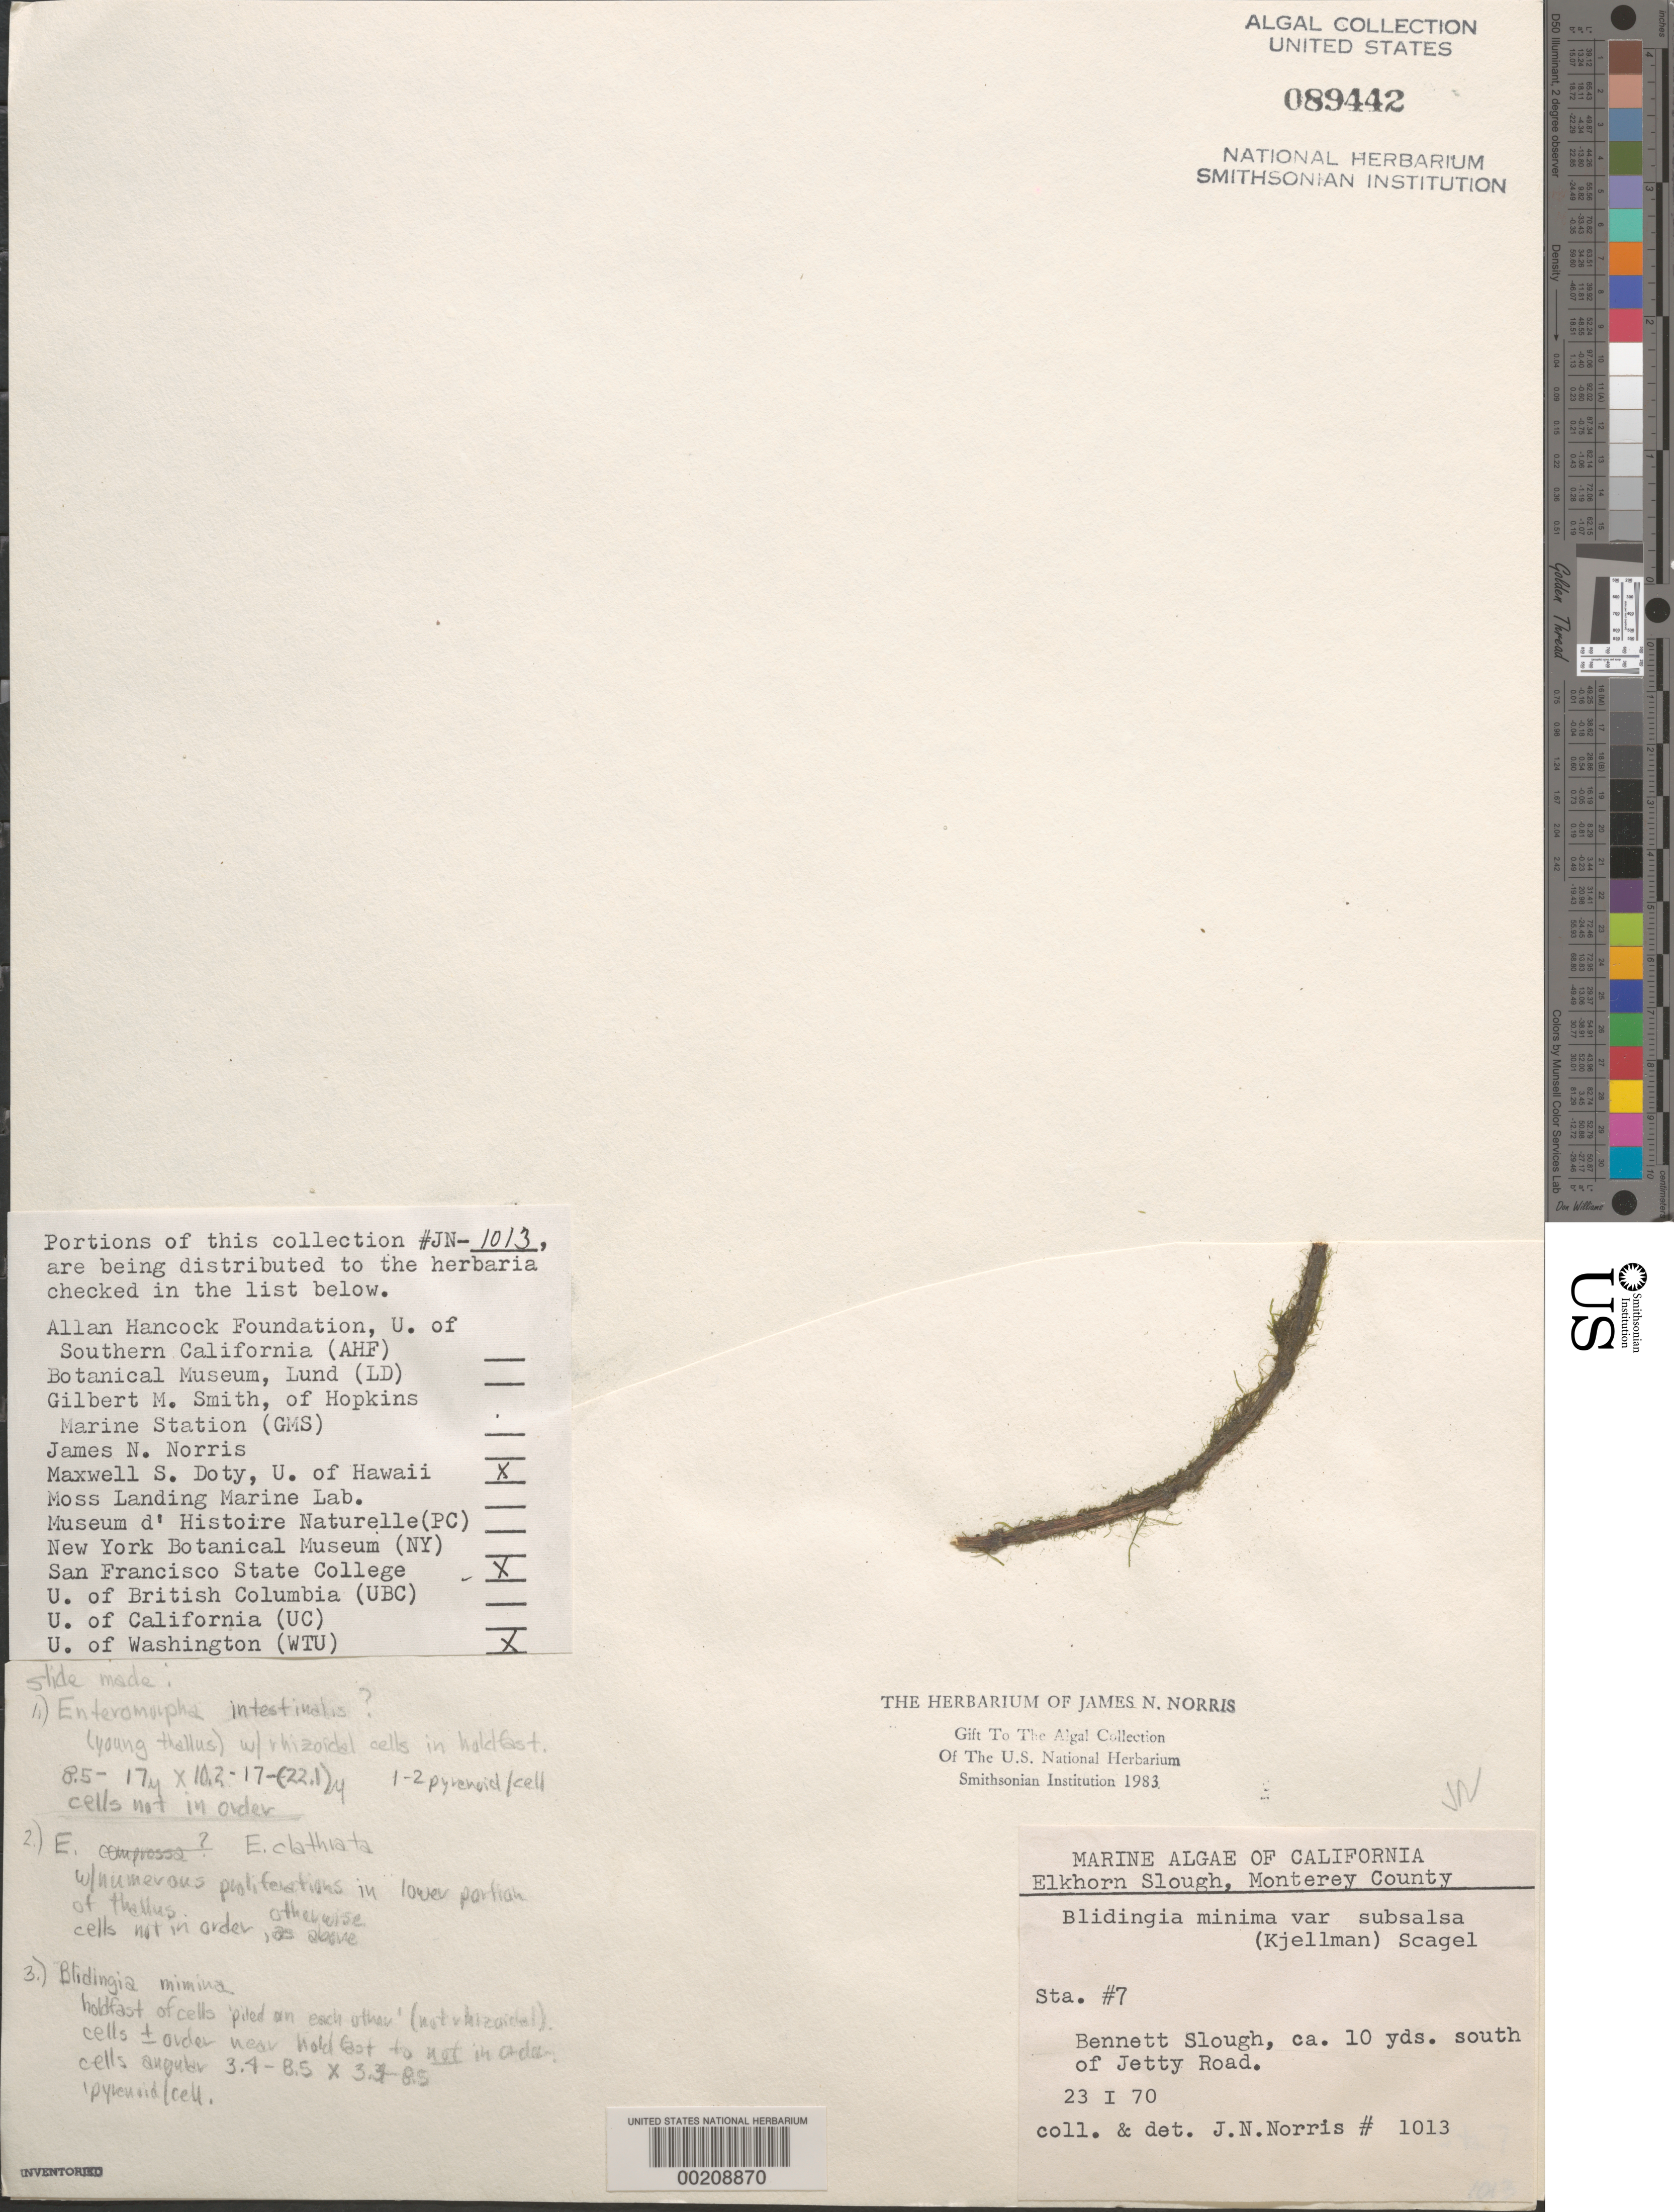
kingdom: Plantae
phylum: Chlorophyta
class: Ulvophyceae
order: Ulvales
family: Kornmanniaceae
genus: Blidingia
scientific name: Blidingia minima var. subsalsa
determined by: Norris, James N.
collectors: J. N. Norris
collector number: JN-1013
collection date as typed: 23 Jan 1970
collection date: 1970-01-23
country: United States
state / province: California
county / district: Monterey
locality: Bennett Slough, south of Jetty Road, Elkhorn Slough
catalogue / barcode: US 89442